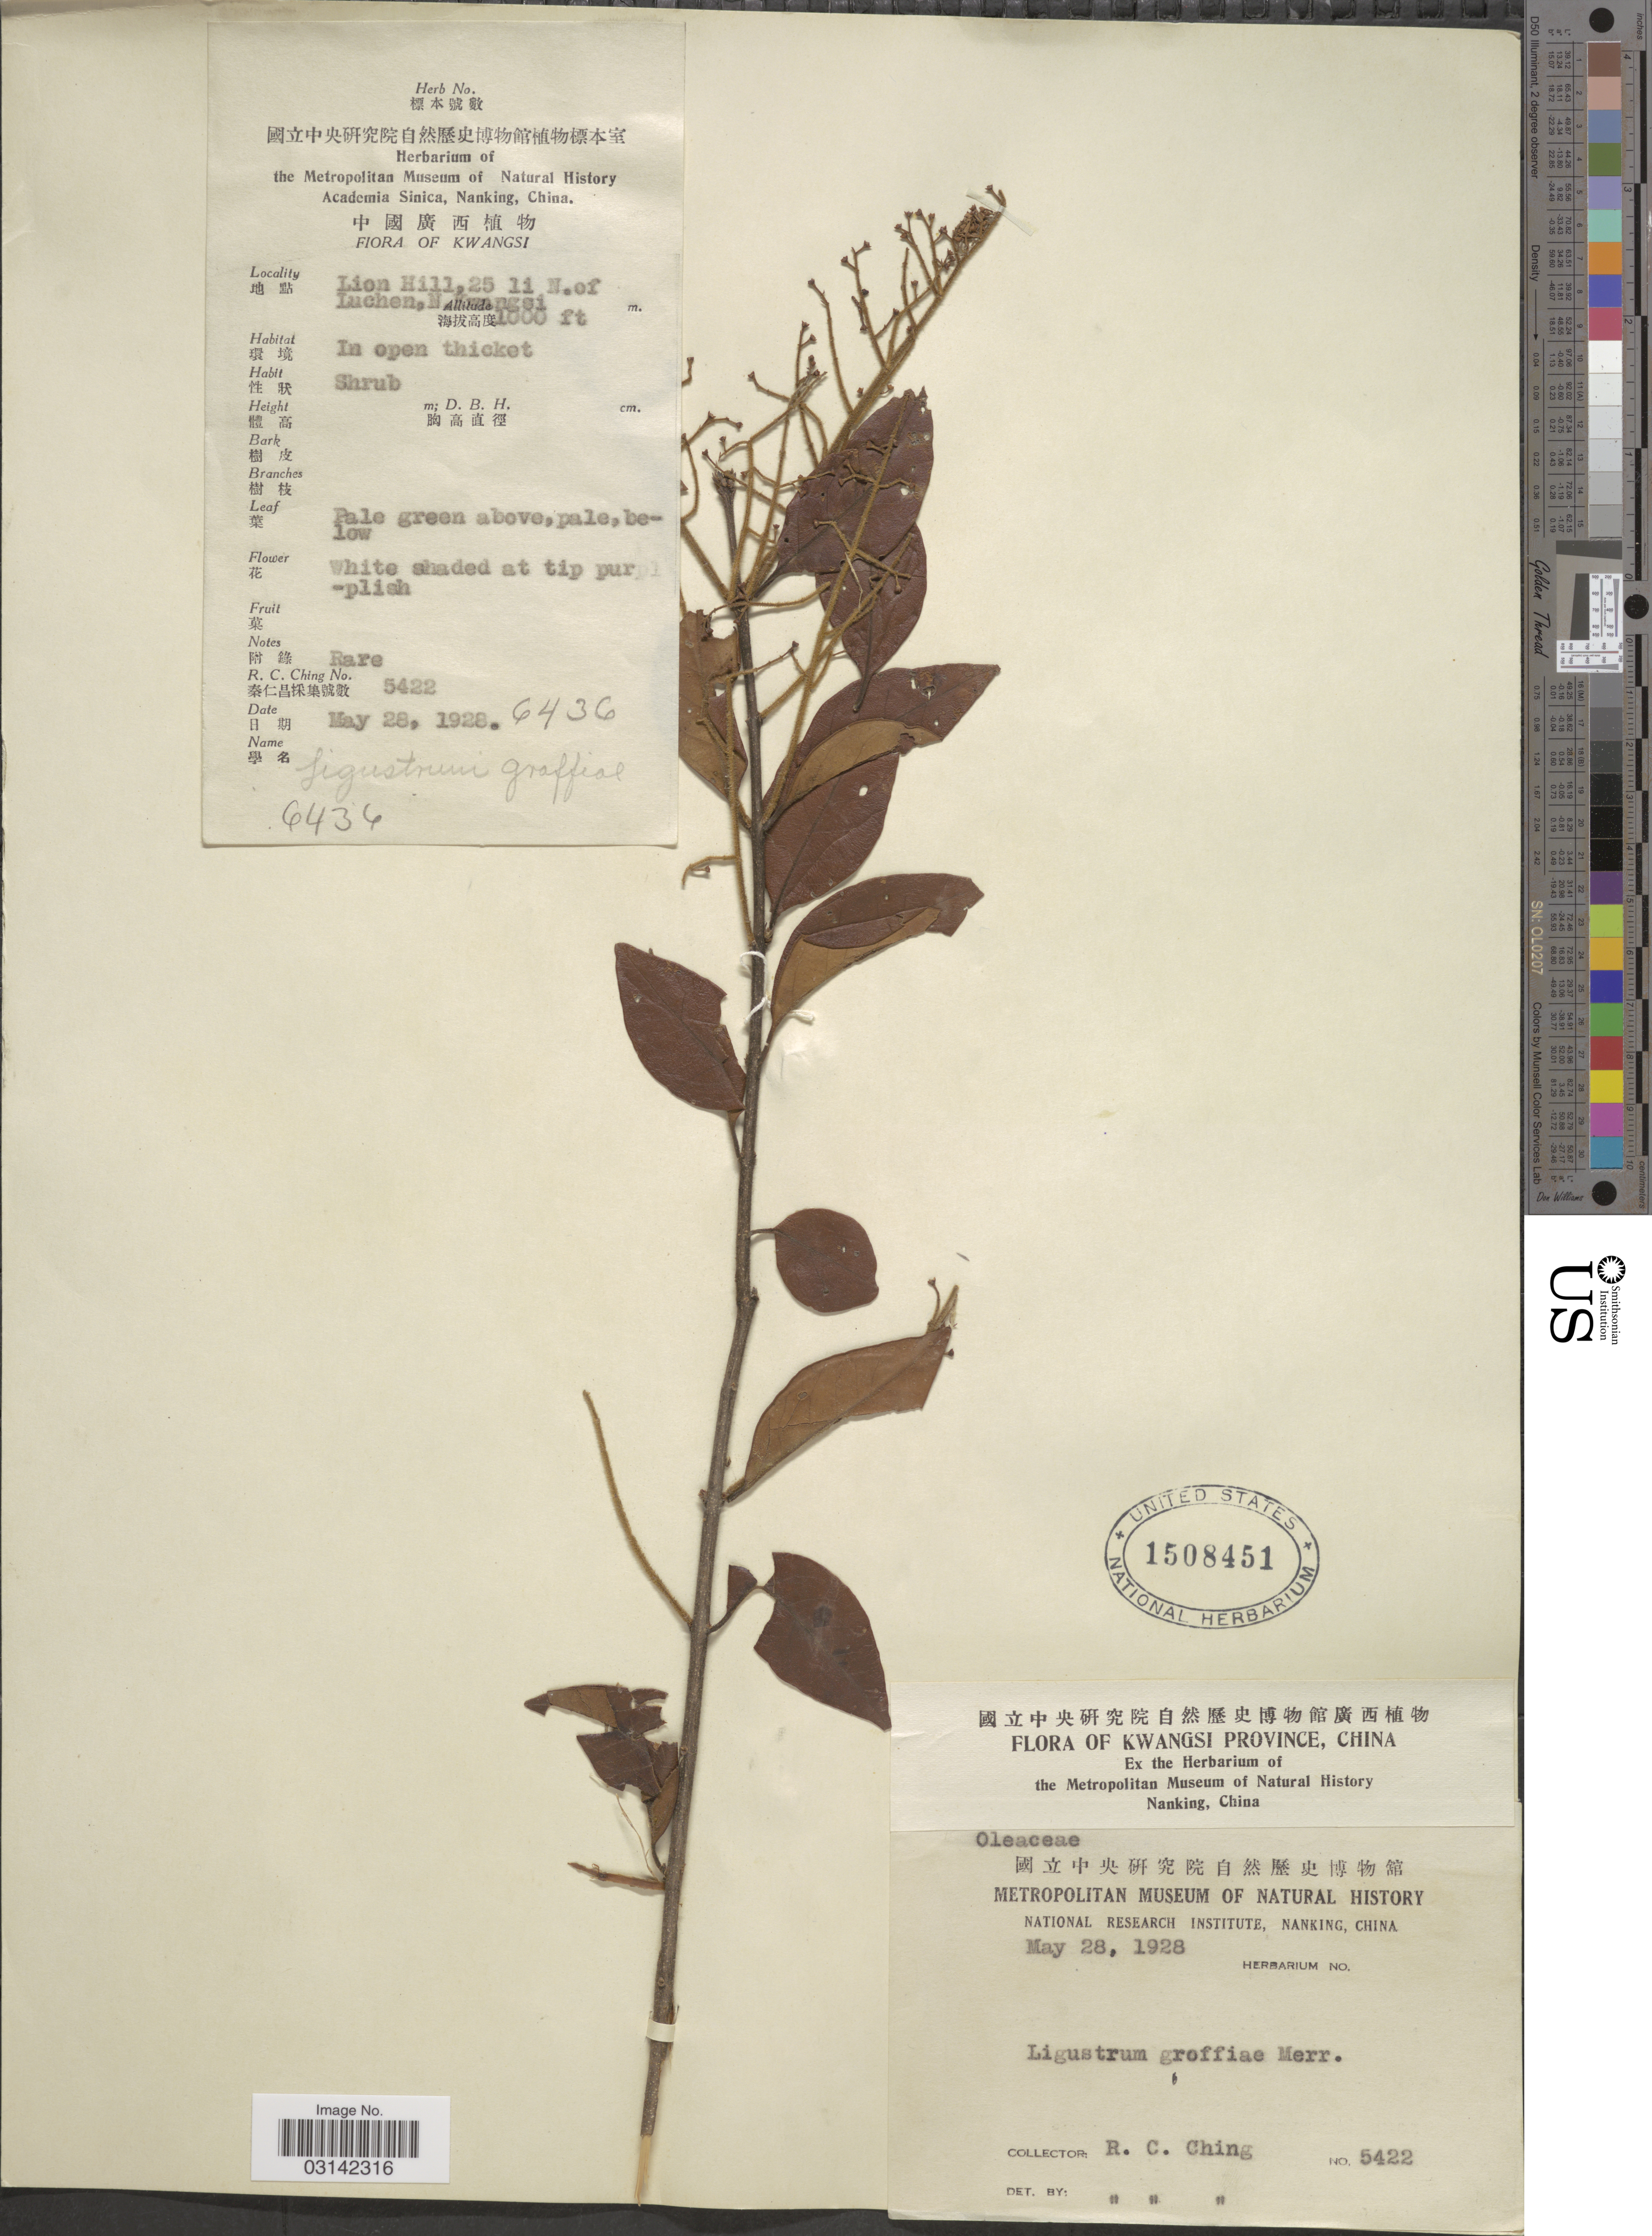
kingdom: Plantae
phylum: Tracheophyta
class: Magnoliopsida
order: Lamiales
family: Oleaceae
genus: Ligustrum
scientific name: Ligustrum groffiae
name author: Merr.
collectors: R. C. Ching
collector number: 5422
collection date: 1928-05-28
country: China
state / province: Guangxi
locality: Kwangsi Province. Lion Hill, 25 li N. of Luchen, N. Kwangsi.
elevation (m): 305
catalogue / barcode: US 1508451